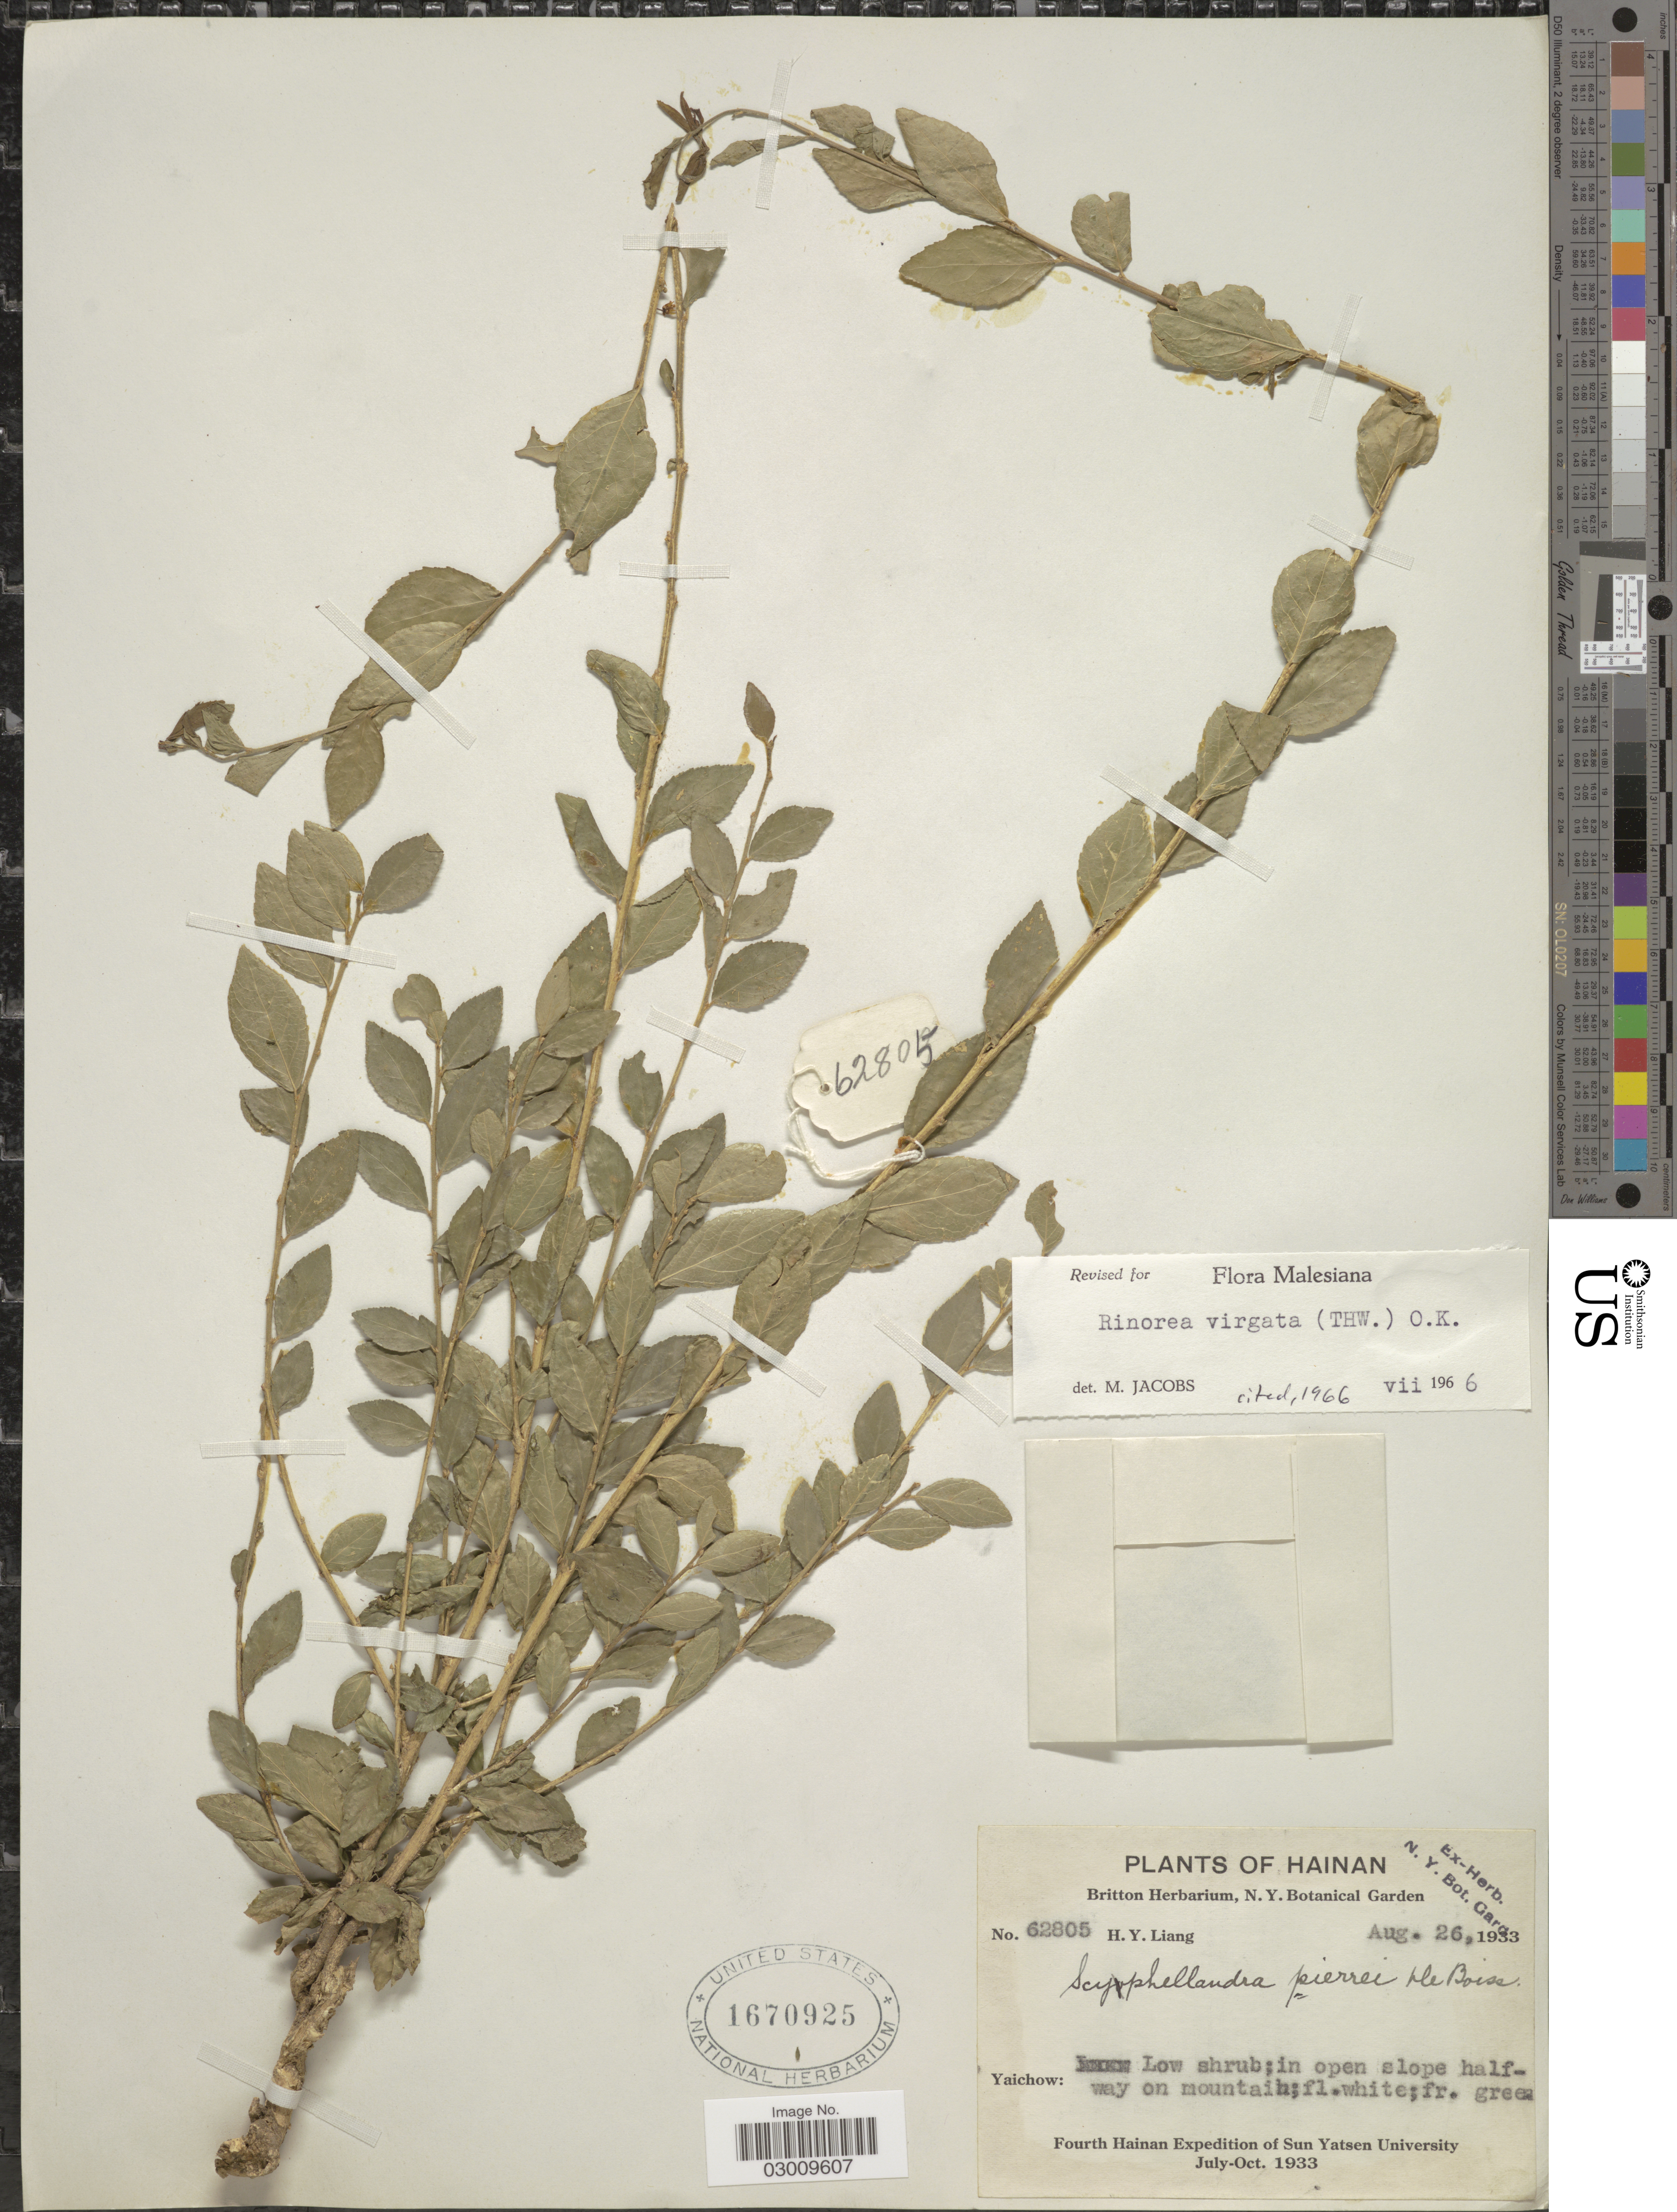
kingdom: Plantae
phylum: Tracheophyta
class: Magnoliopsida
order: Malpighiales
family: Violaceae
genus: Rinorea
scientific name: Rinorea virgata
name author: (Thwaites) Kuntze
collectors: H. Y. Liang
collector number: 62805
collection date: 1933-08-26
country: China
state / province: Hainan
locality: Yaichow.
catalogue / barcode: US 1670925